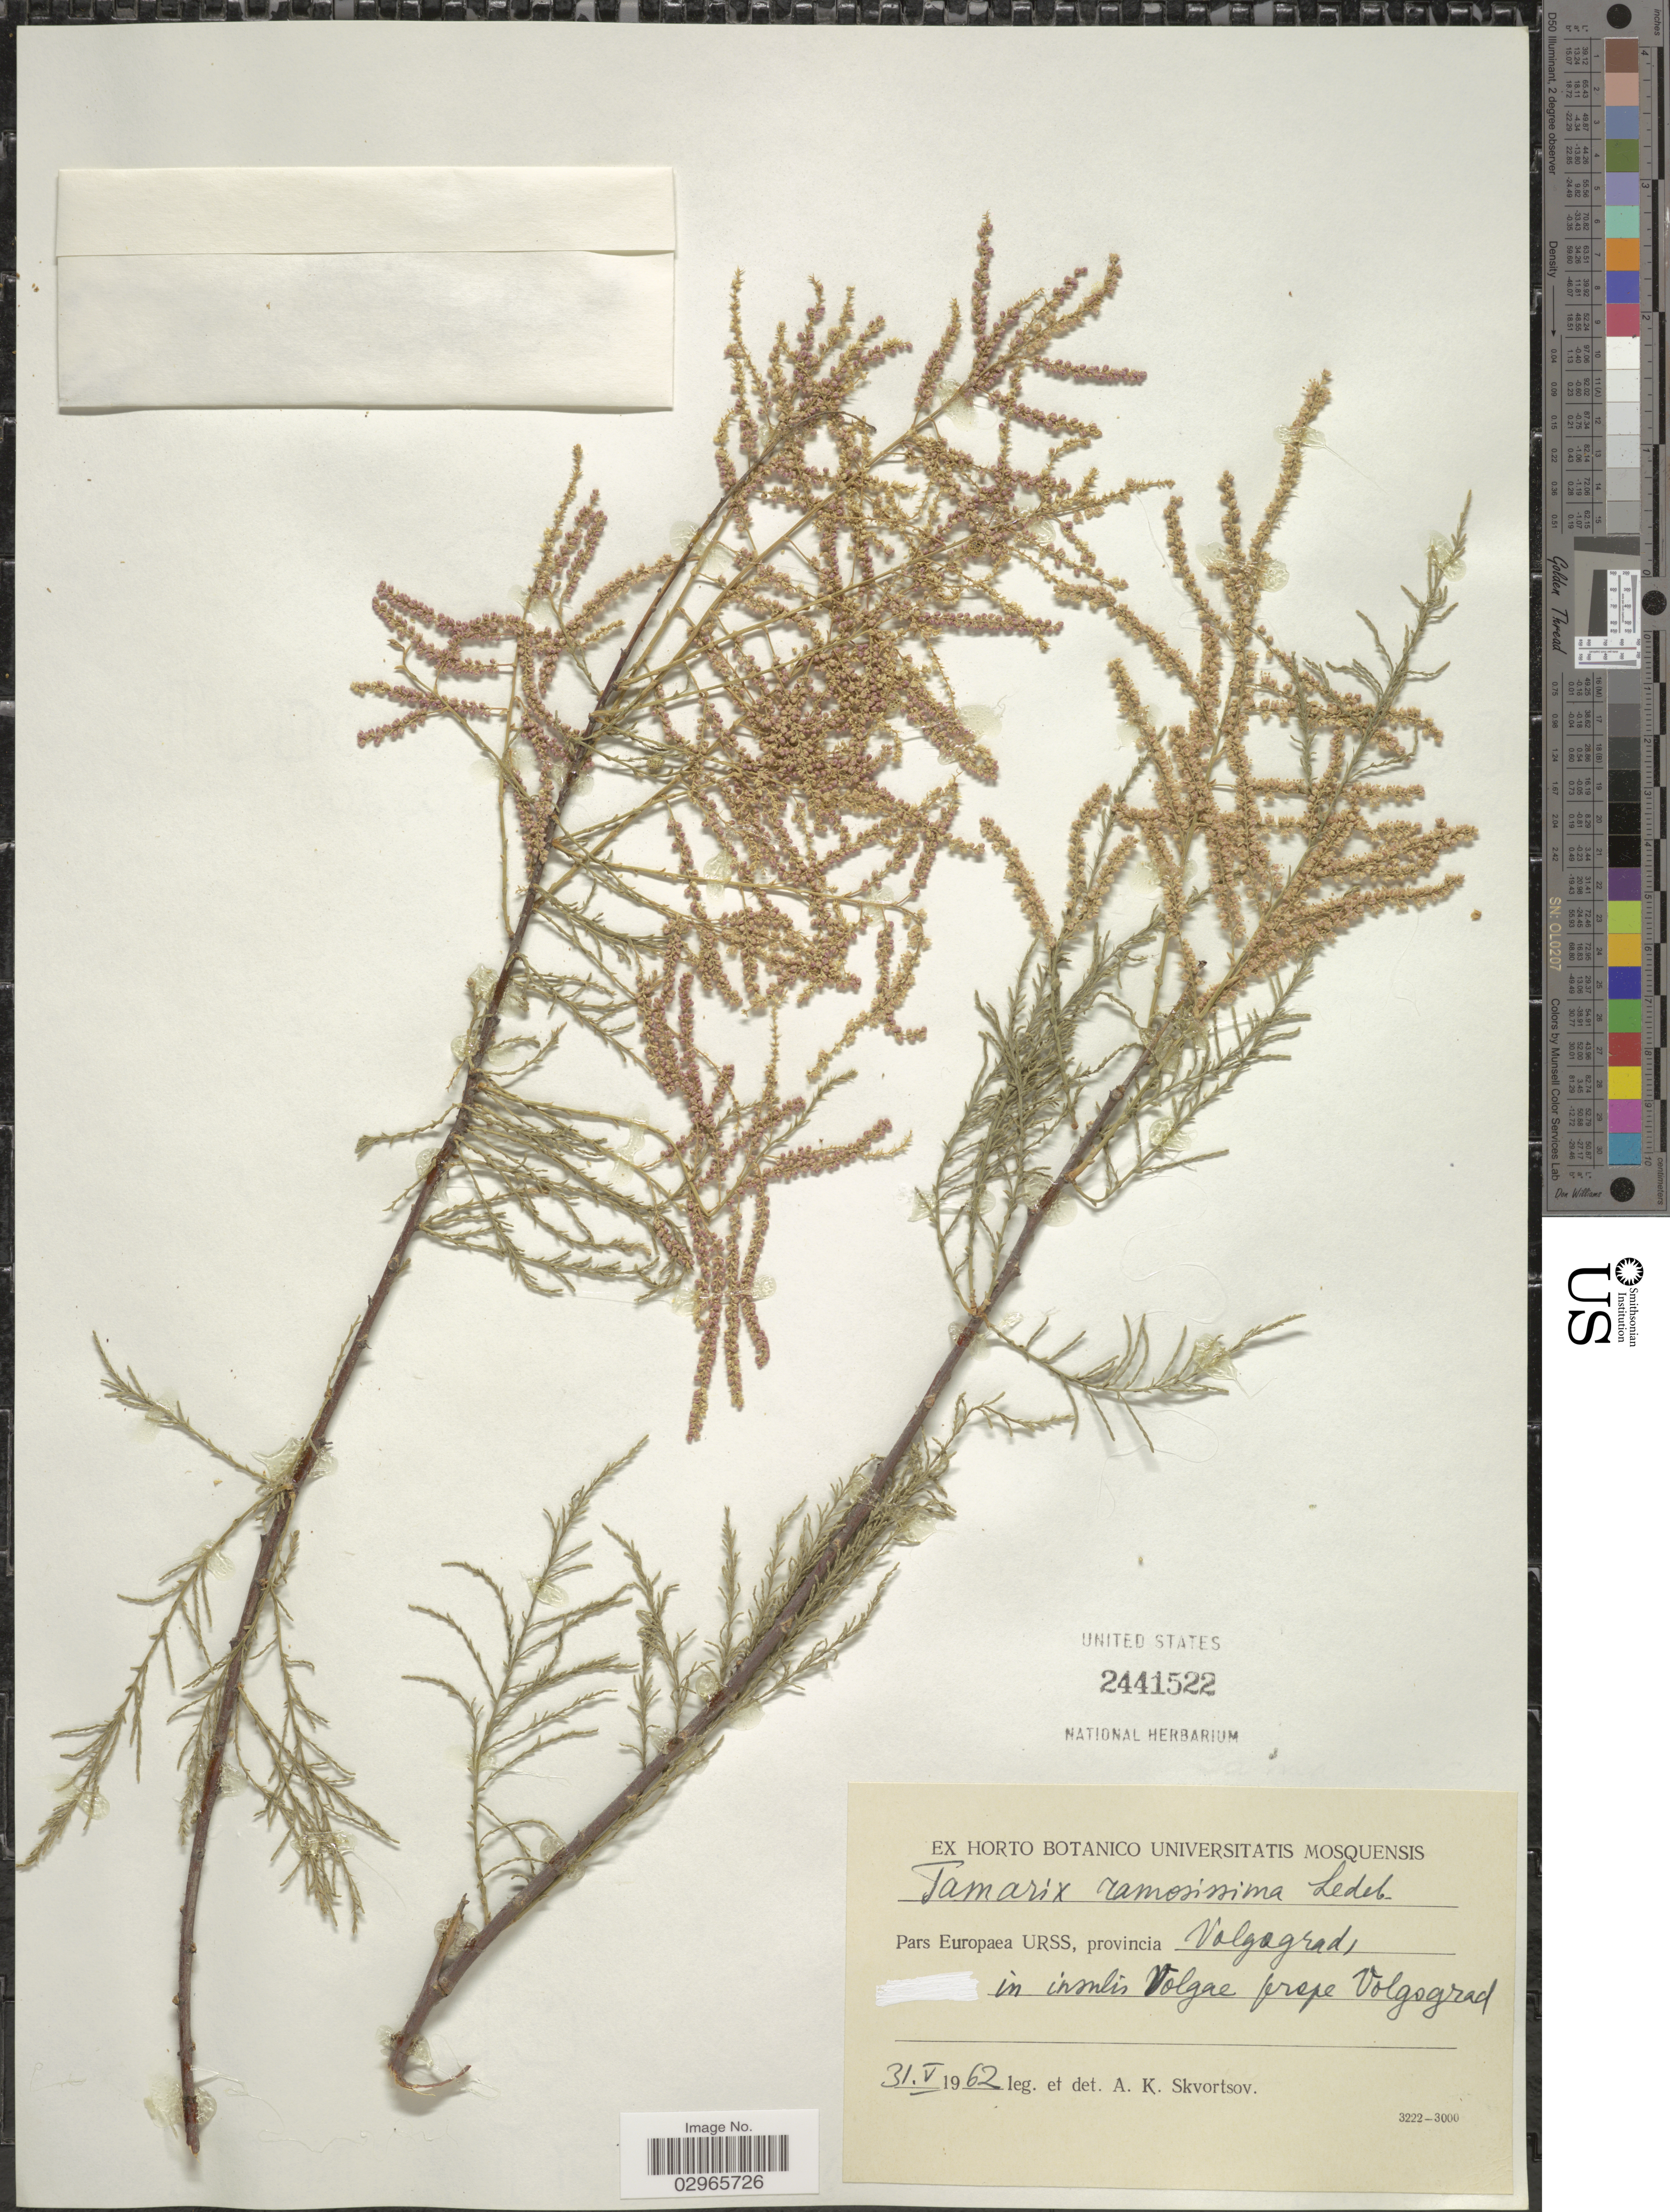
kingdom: Plantae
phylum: Tracheophyta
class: Magnoliopsida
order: Caryophyllales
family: Tamaricaceae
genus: Tamarix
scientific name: Tamarix ramosissima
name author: Ledeb.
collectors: A. K. Skvortsov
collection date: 1962-05-31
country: Russian Federation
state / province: Volgograd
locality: Pars Europaea URSS, provincia Volgograd, in insulis Volgae prope Volgograd.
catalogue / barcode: US 2441522